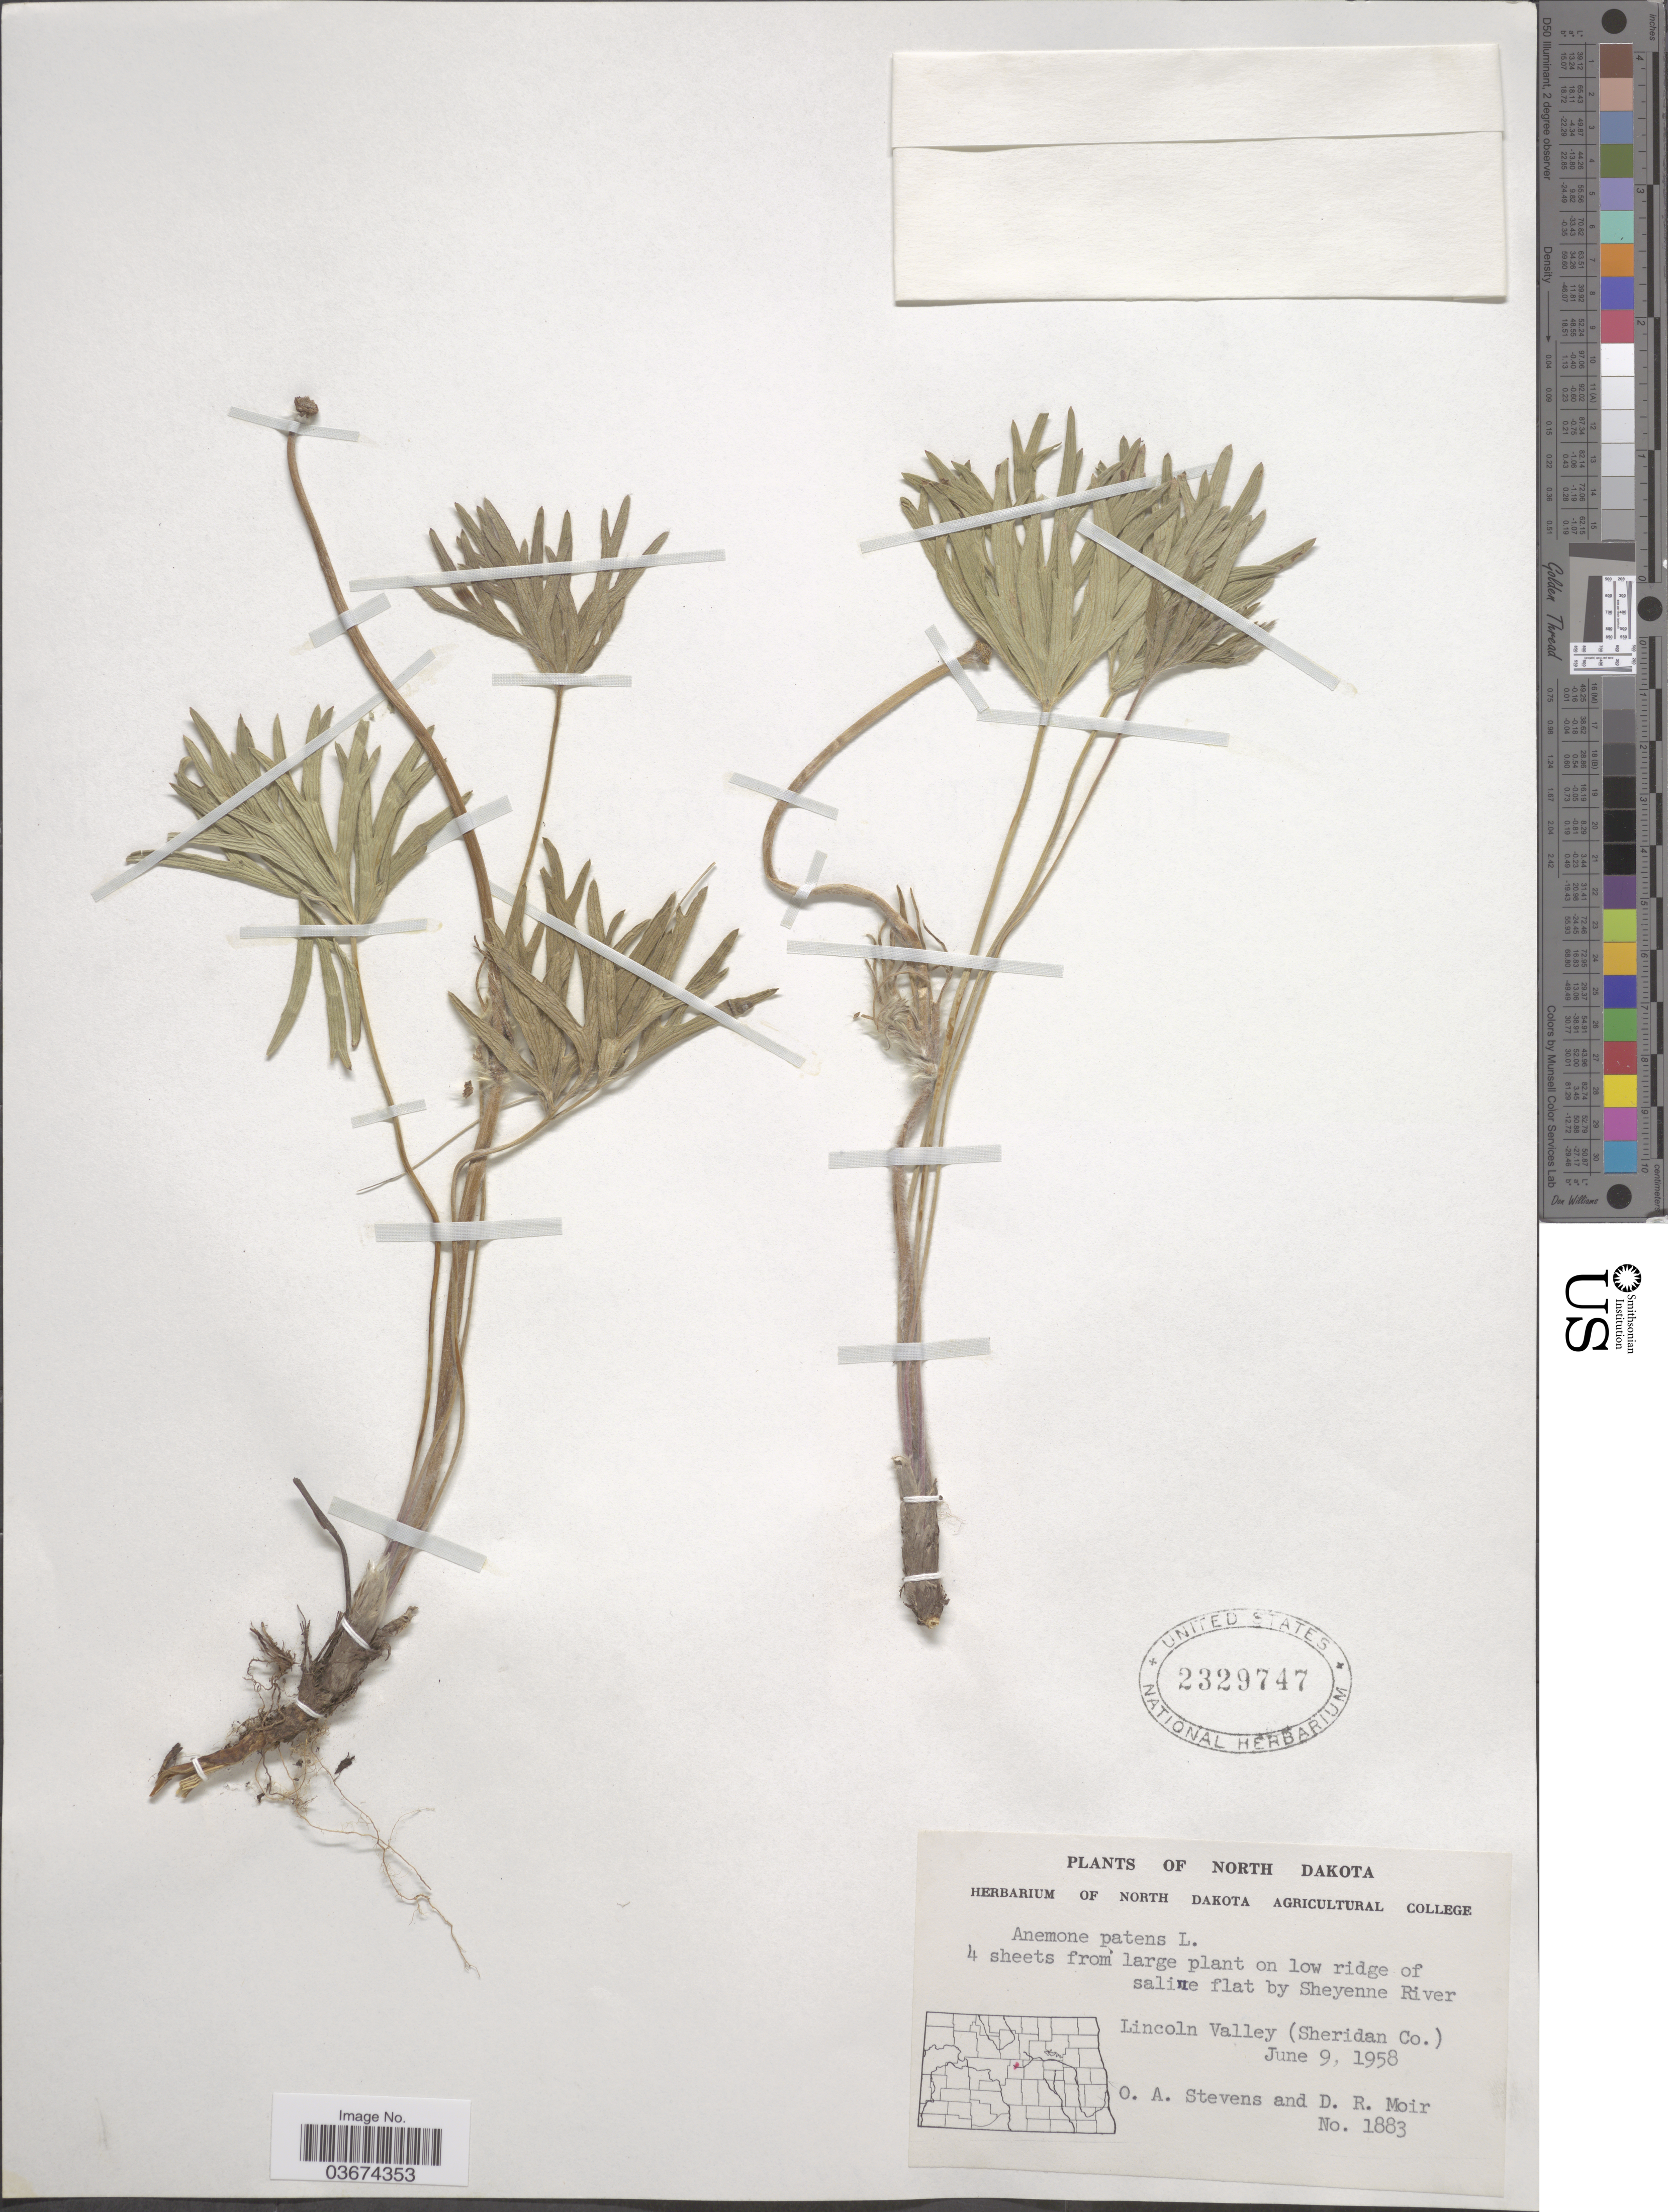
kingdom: Plantae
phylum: Tracheophyta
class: Magnoliopsida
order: Ranunculales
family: Ranunculaceae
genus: Pulsatilla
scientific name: Pulsatilla nuttalliana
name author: (DC.) Bercht. & J. Presl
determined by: Strong, Mark T., (BOT), Smithsonian Institution - National Museum of Natural History (UNITED STATES)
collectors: O. A. Stevens & D. Moir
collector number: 1883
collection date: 1958-06-09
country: United States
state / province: North Dakota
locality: Low ridge of saline flat by Sheyenne River. Lincoln Valley (Sheridan Co.).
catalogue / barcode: US 2329747